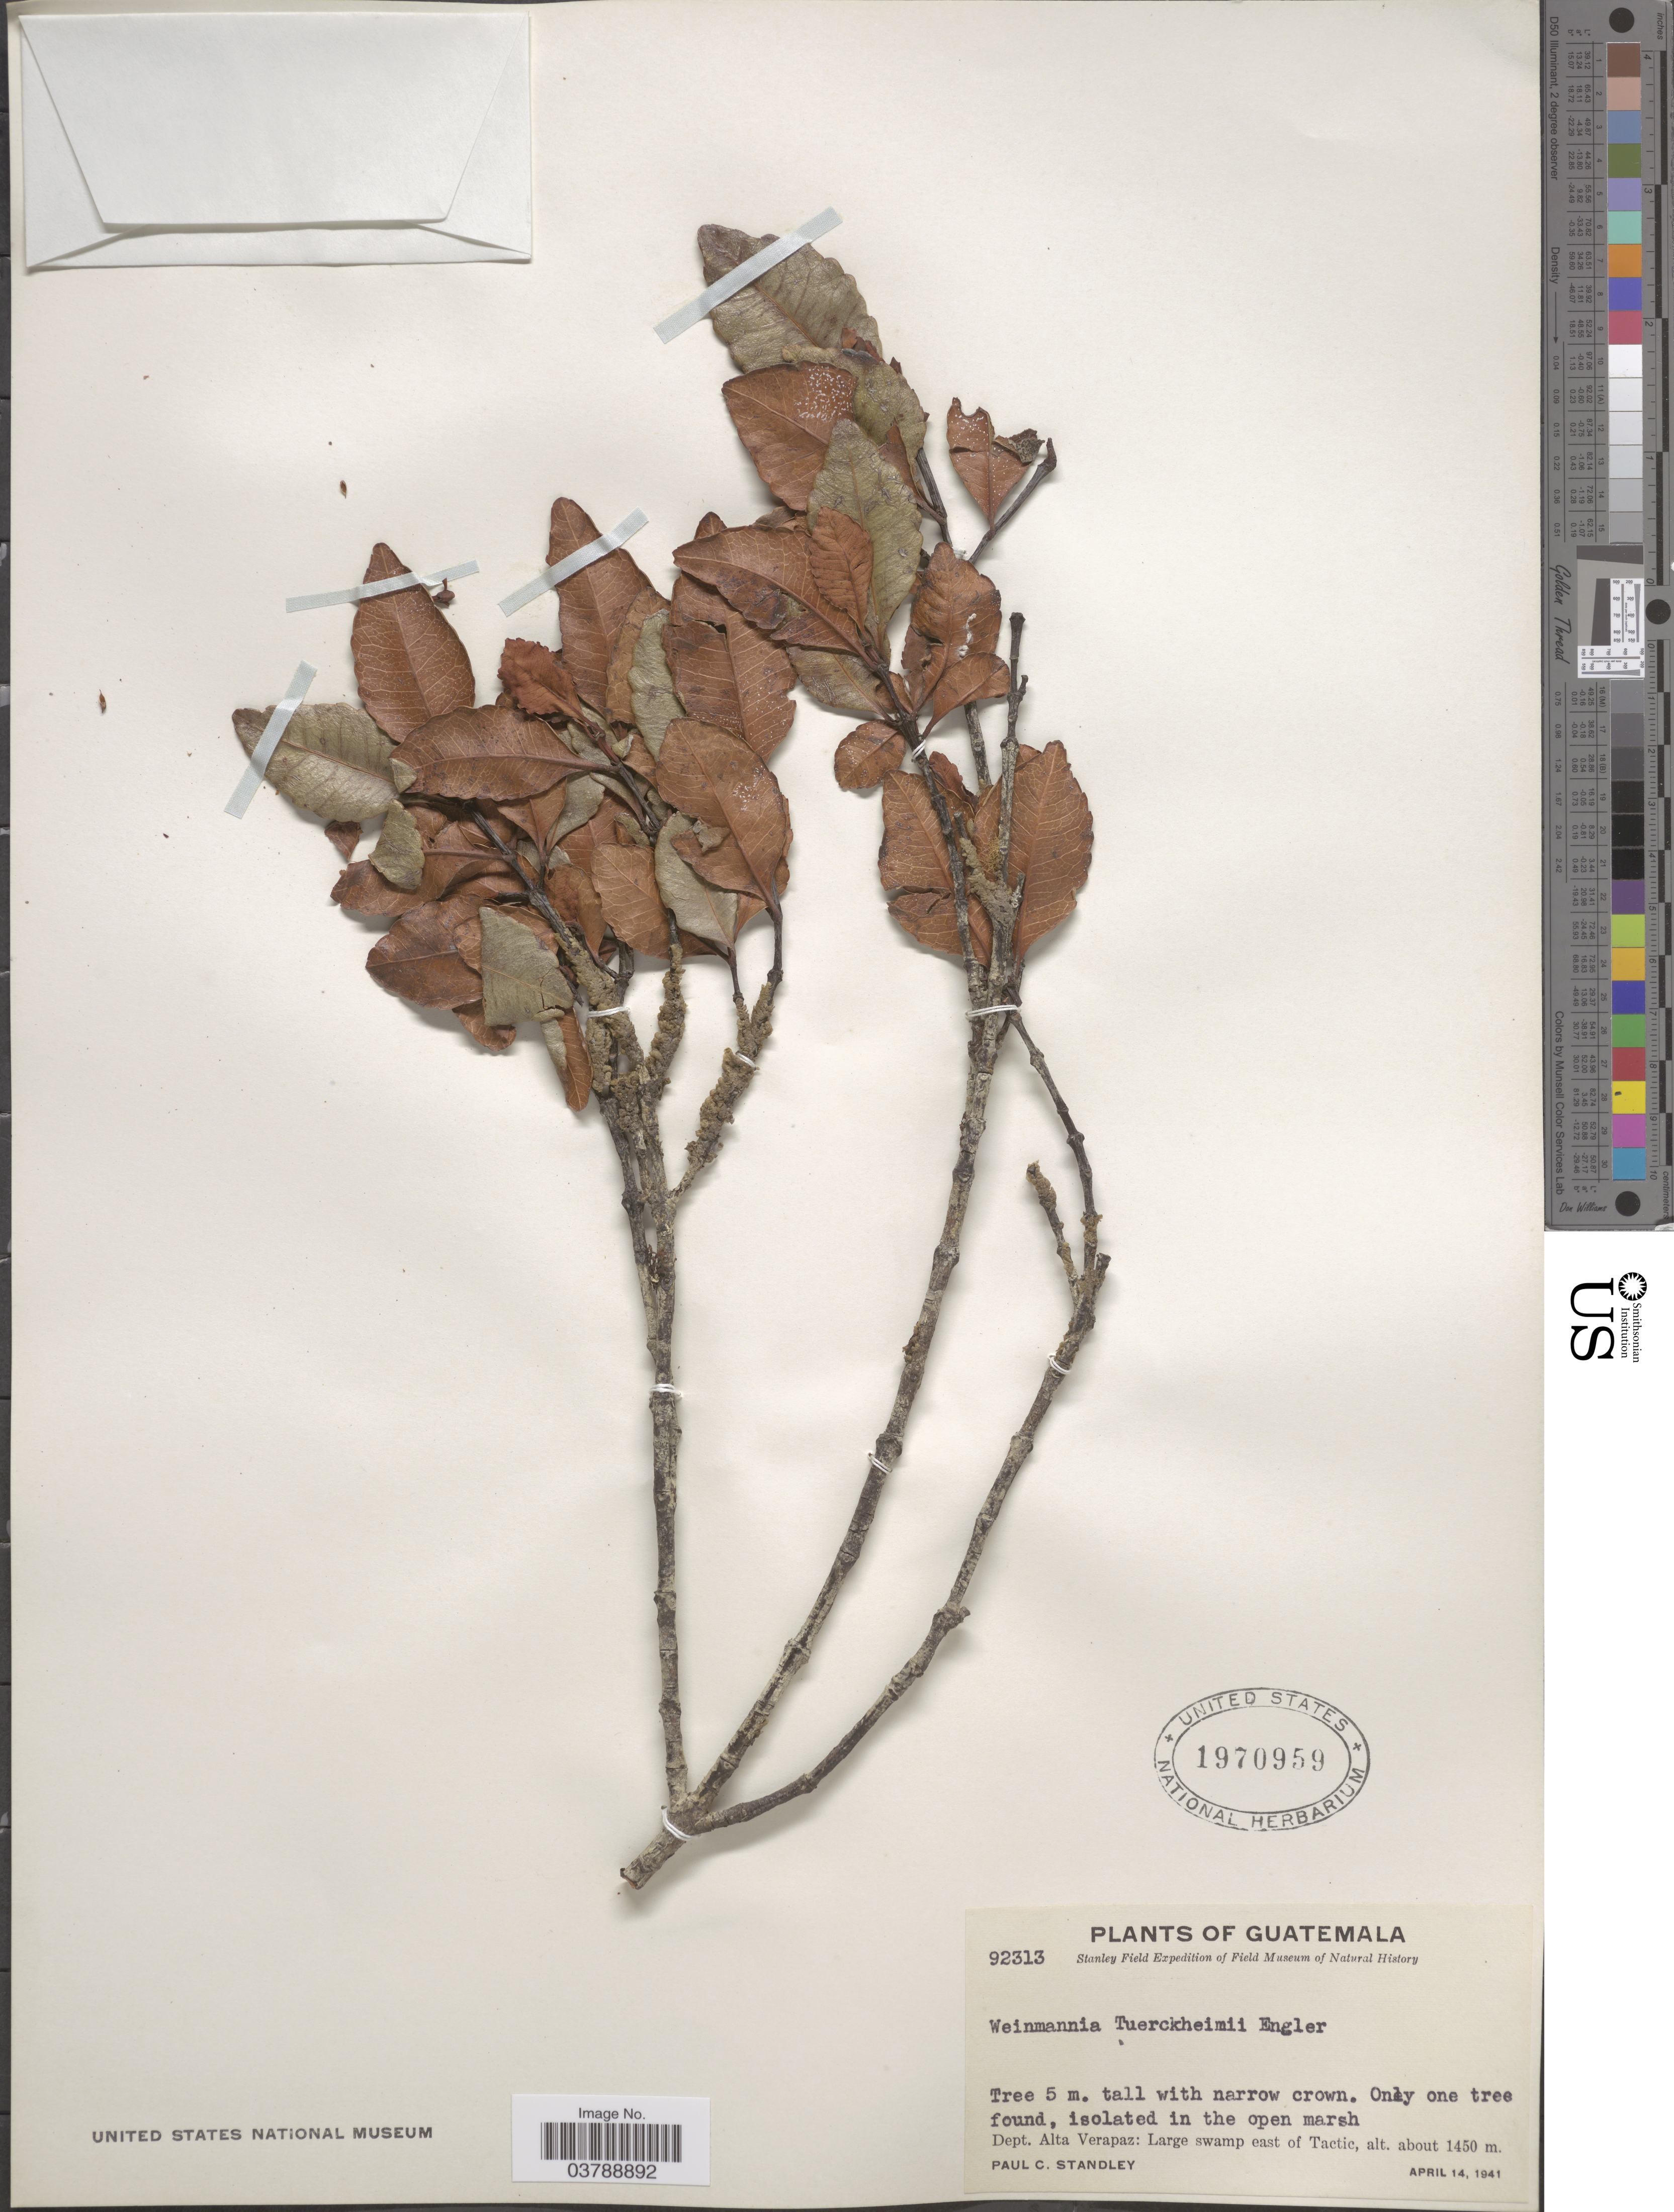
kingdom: Plantae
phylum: Tracheophyta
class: Magnoliopsida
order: Oxalidales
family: Cunoniaceae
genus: Weinmannia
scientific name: Weinmannia tuerckheimeii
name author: Engl.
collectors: P. C. Standley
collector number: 92313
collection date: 1941-04-14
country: Guatemala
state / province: Alta Verapaz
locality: Dept. Alta Verapaz: Large swamp east of Tactic.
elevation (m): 1450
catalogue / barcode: US 1970959